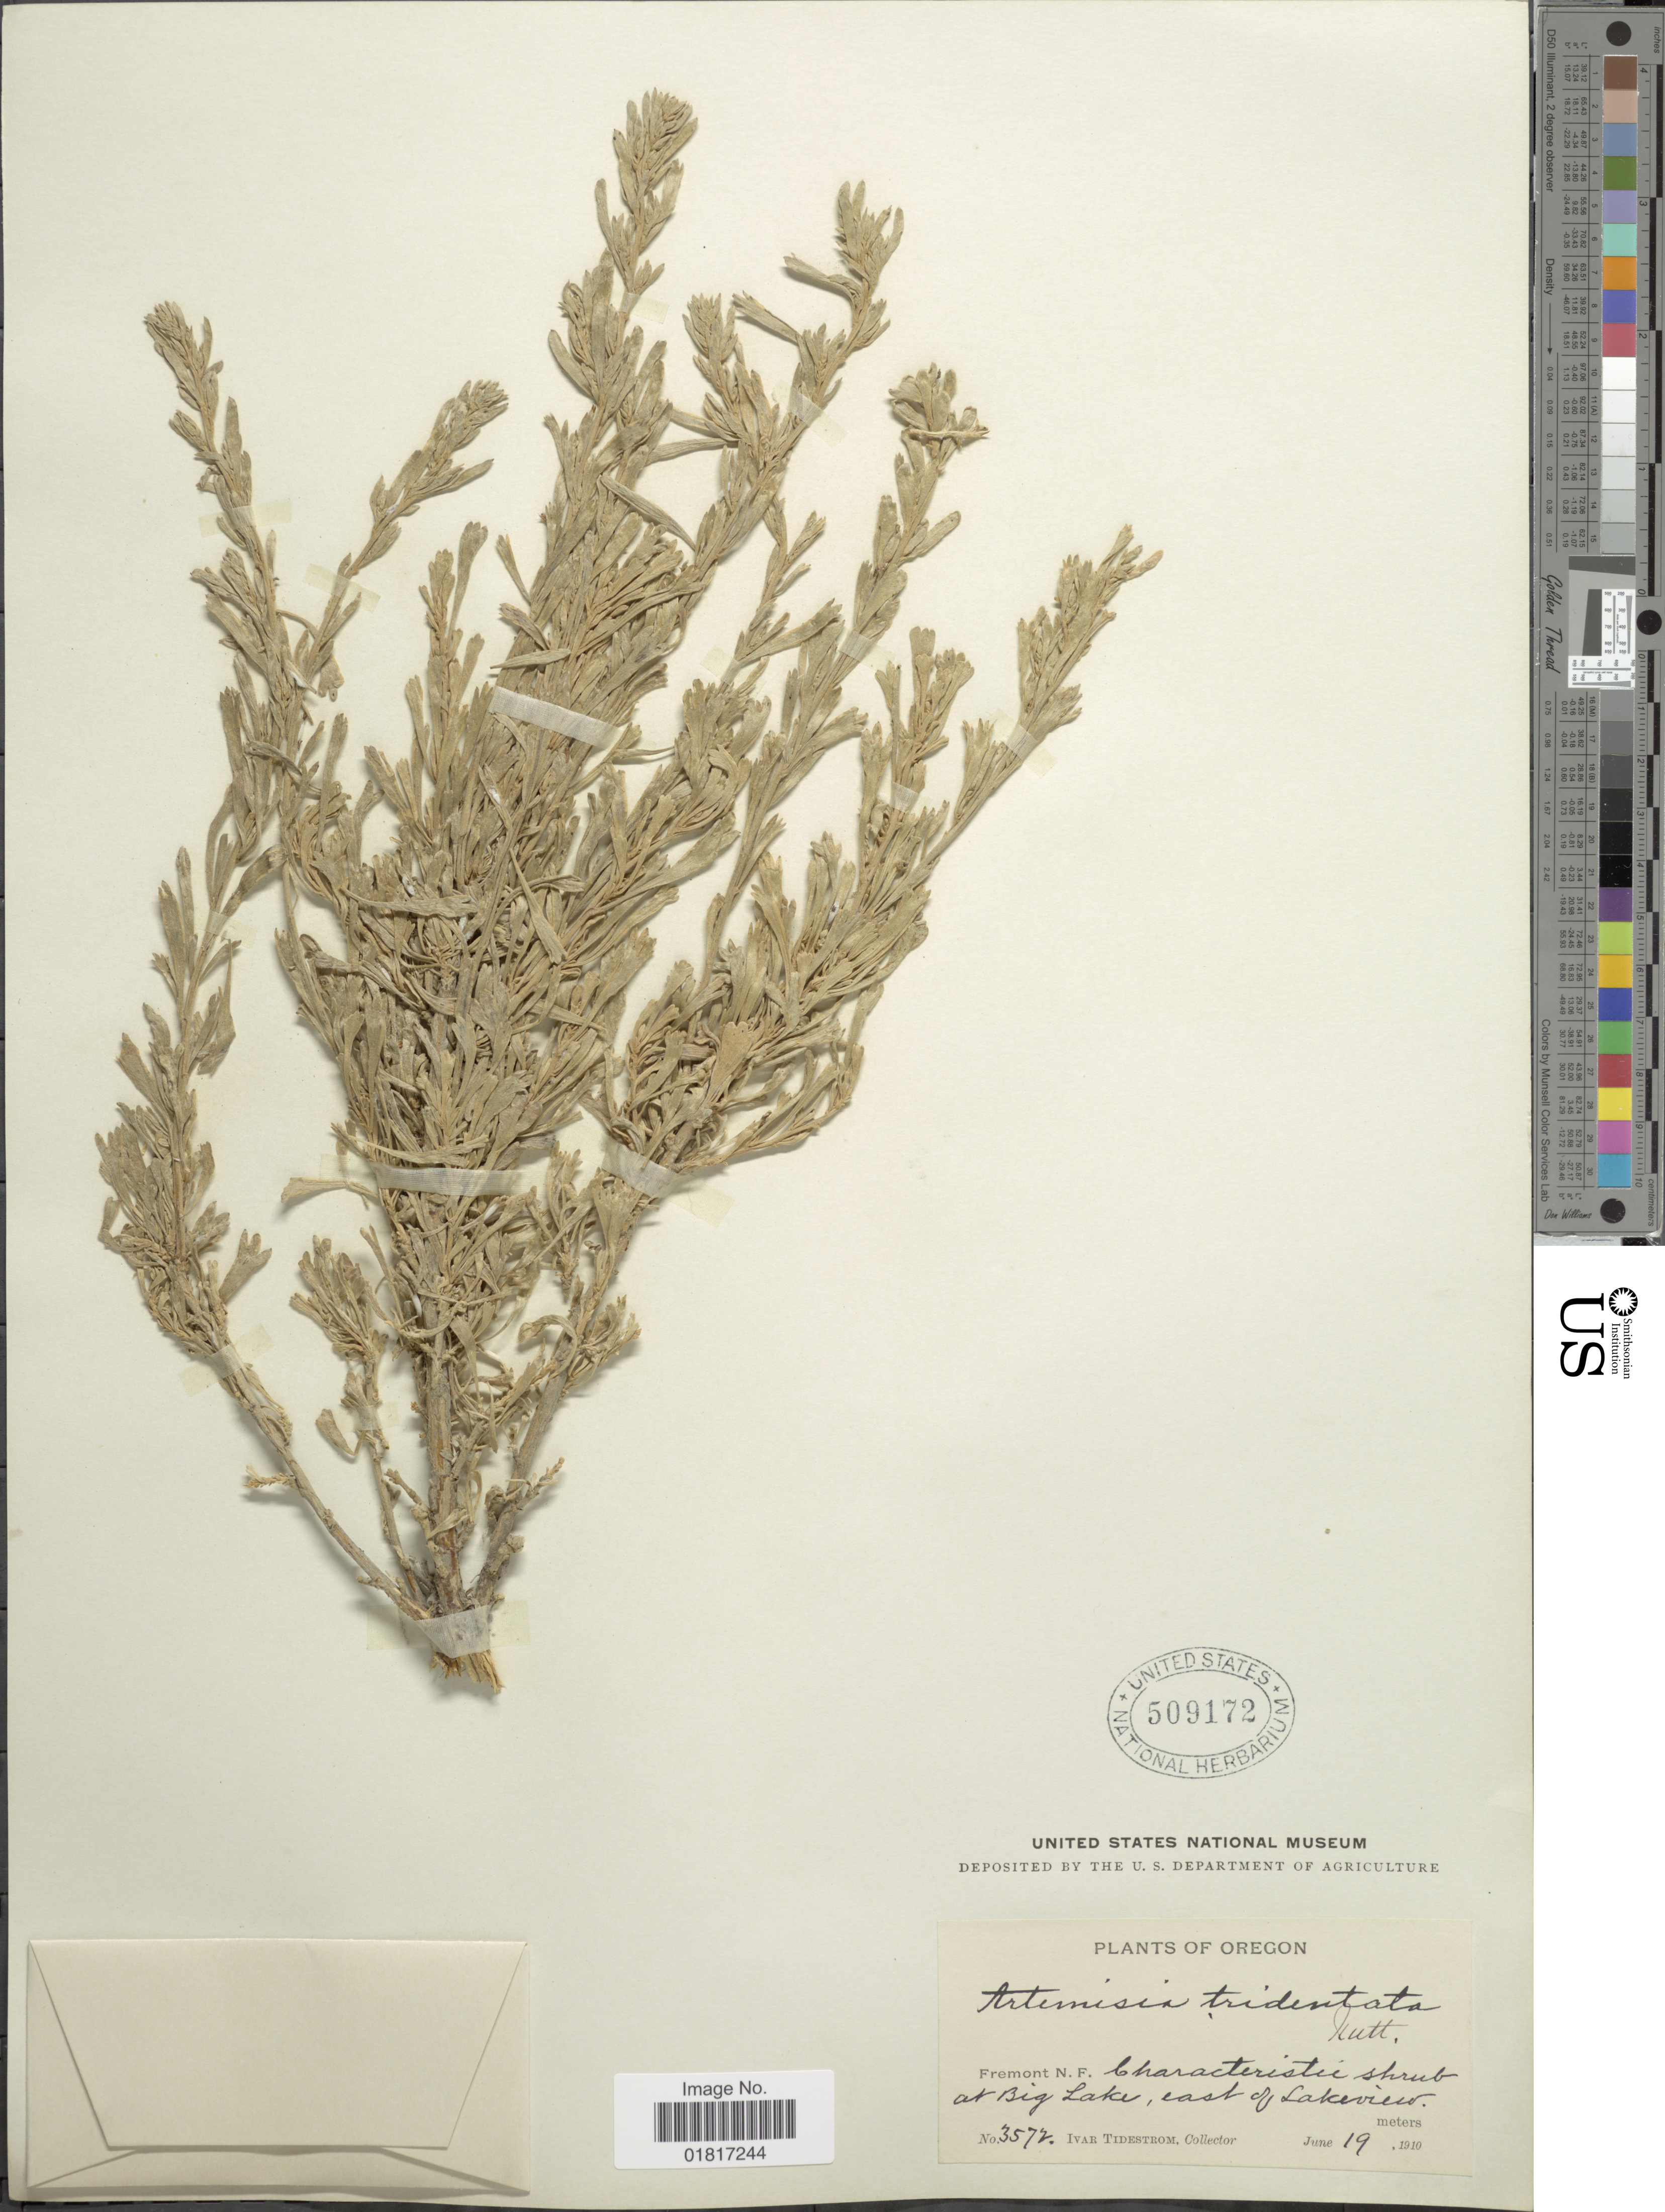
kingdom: Plantae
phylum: Tracheophyta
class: Magnoliopsida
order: Asterales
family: Asteraceae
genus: Artemisia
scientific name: Artemisia tridentata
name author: Nutt.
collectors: I. F. Tidestrom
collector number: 3572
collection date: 1910-06-19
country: United States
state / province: Oregon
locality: Fremont N.F. Characteristic shrub at Big Lake, east of Lakeview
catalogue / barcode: US 509172